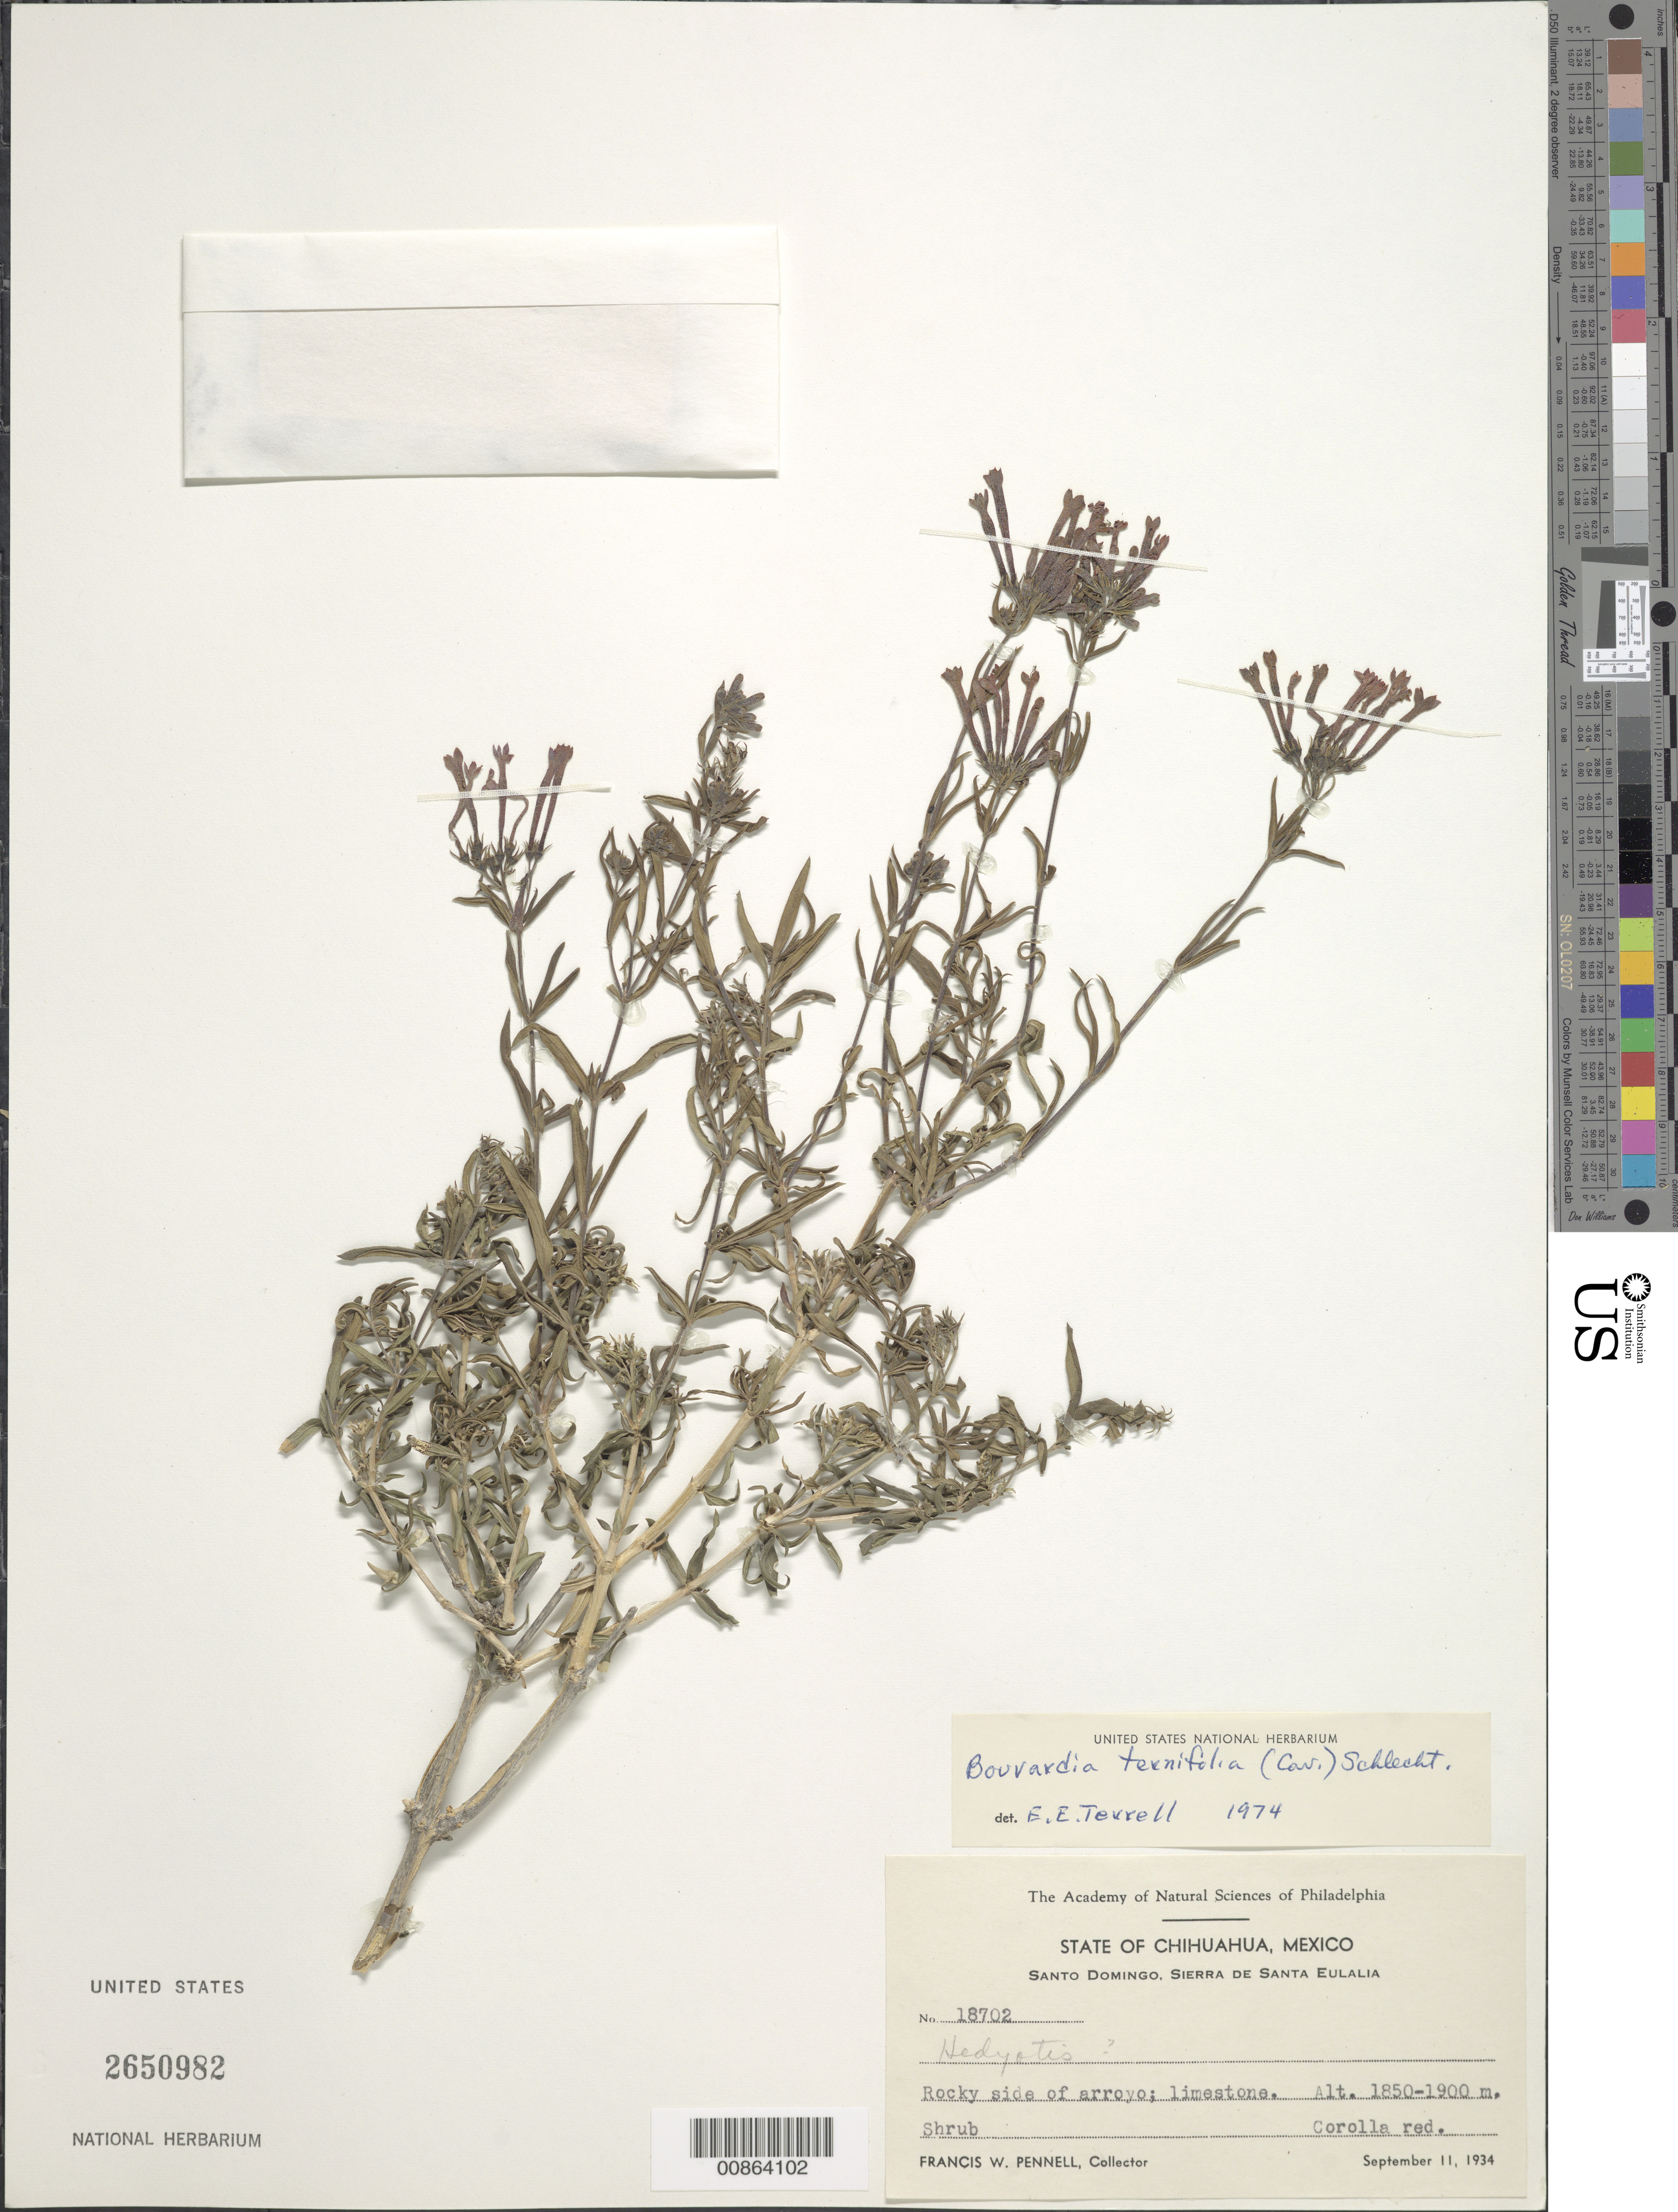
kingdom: Plantae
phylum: Tracheophyta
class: Magnoliopsida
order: Gentianales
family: Rubiaceae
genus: Bouvardia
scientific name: Bouvardia tenuifolia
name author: Standl.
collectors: F. W. Pennell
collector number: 18702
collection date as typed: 11 Sep 1934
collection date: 1934-09-11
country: Mexico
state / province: Chihuahua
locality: Santo Domingo, Sierra de Santa Eulalia.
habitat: Rocky side of arroyo; limestone.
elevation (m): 1900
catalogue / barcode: US 2650982